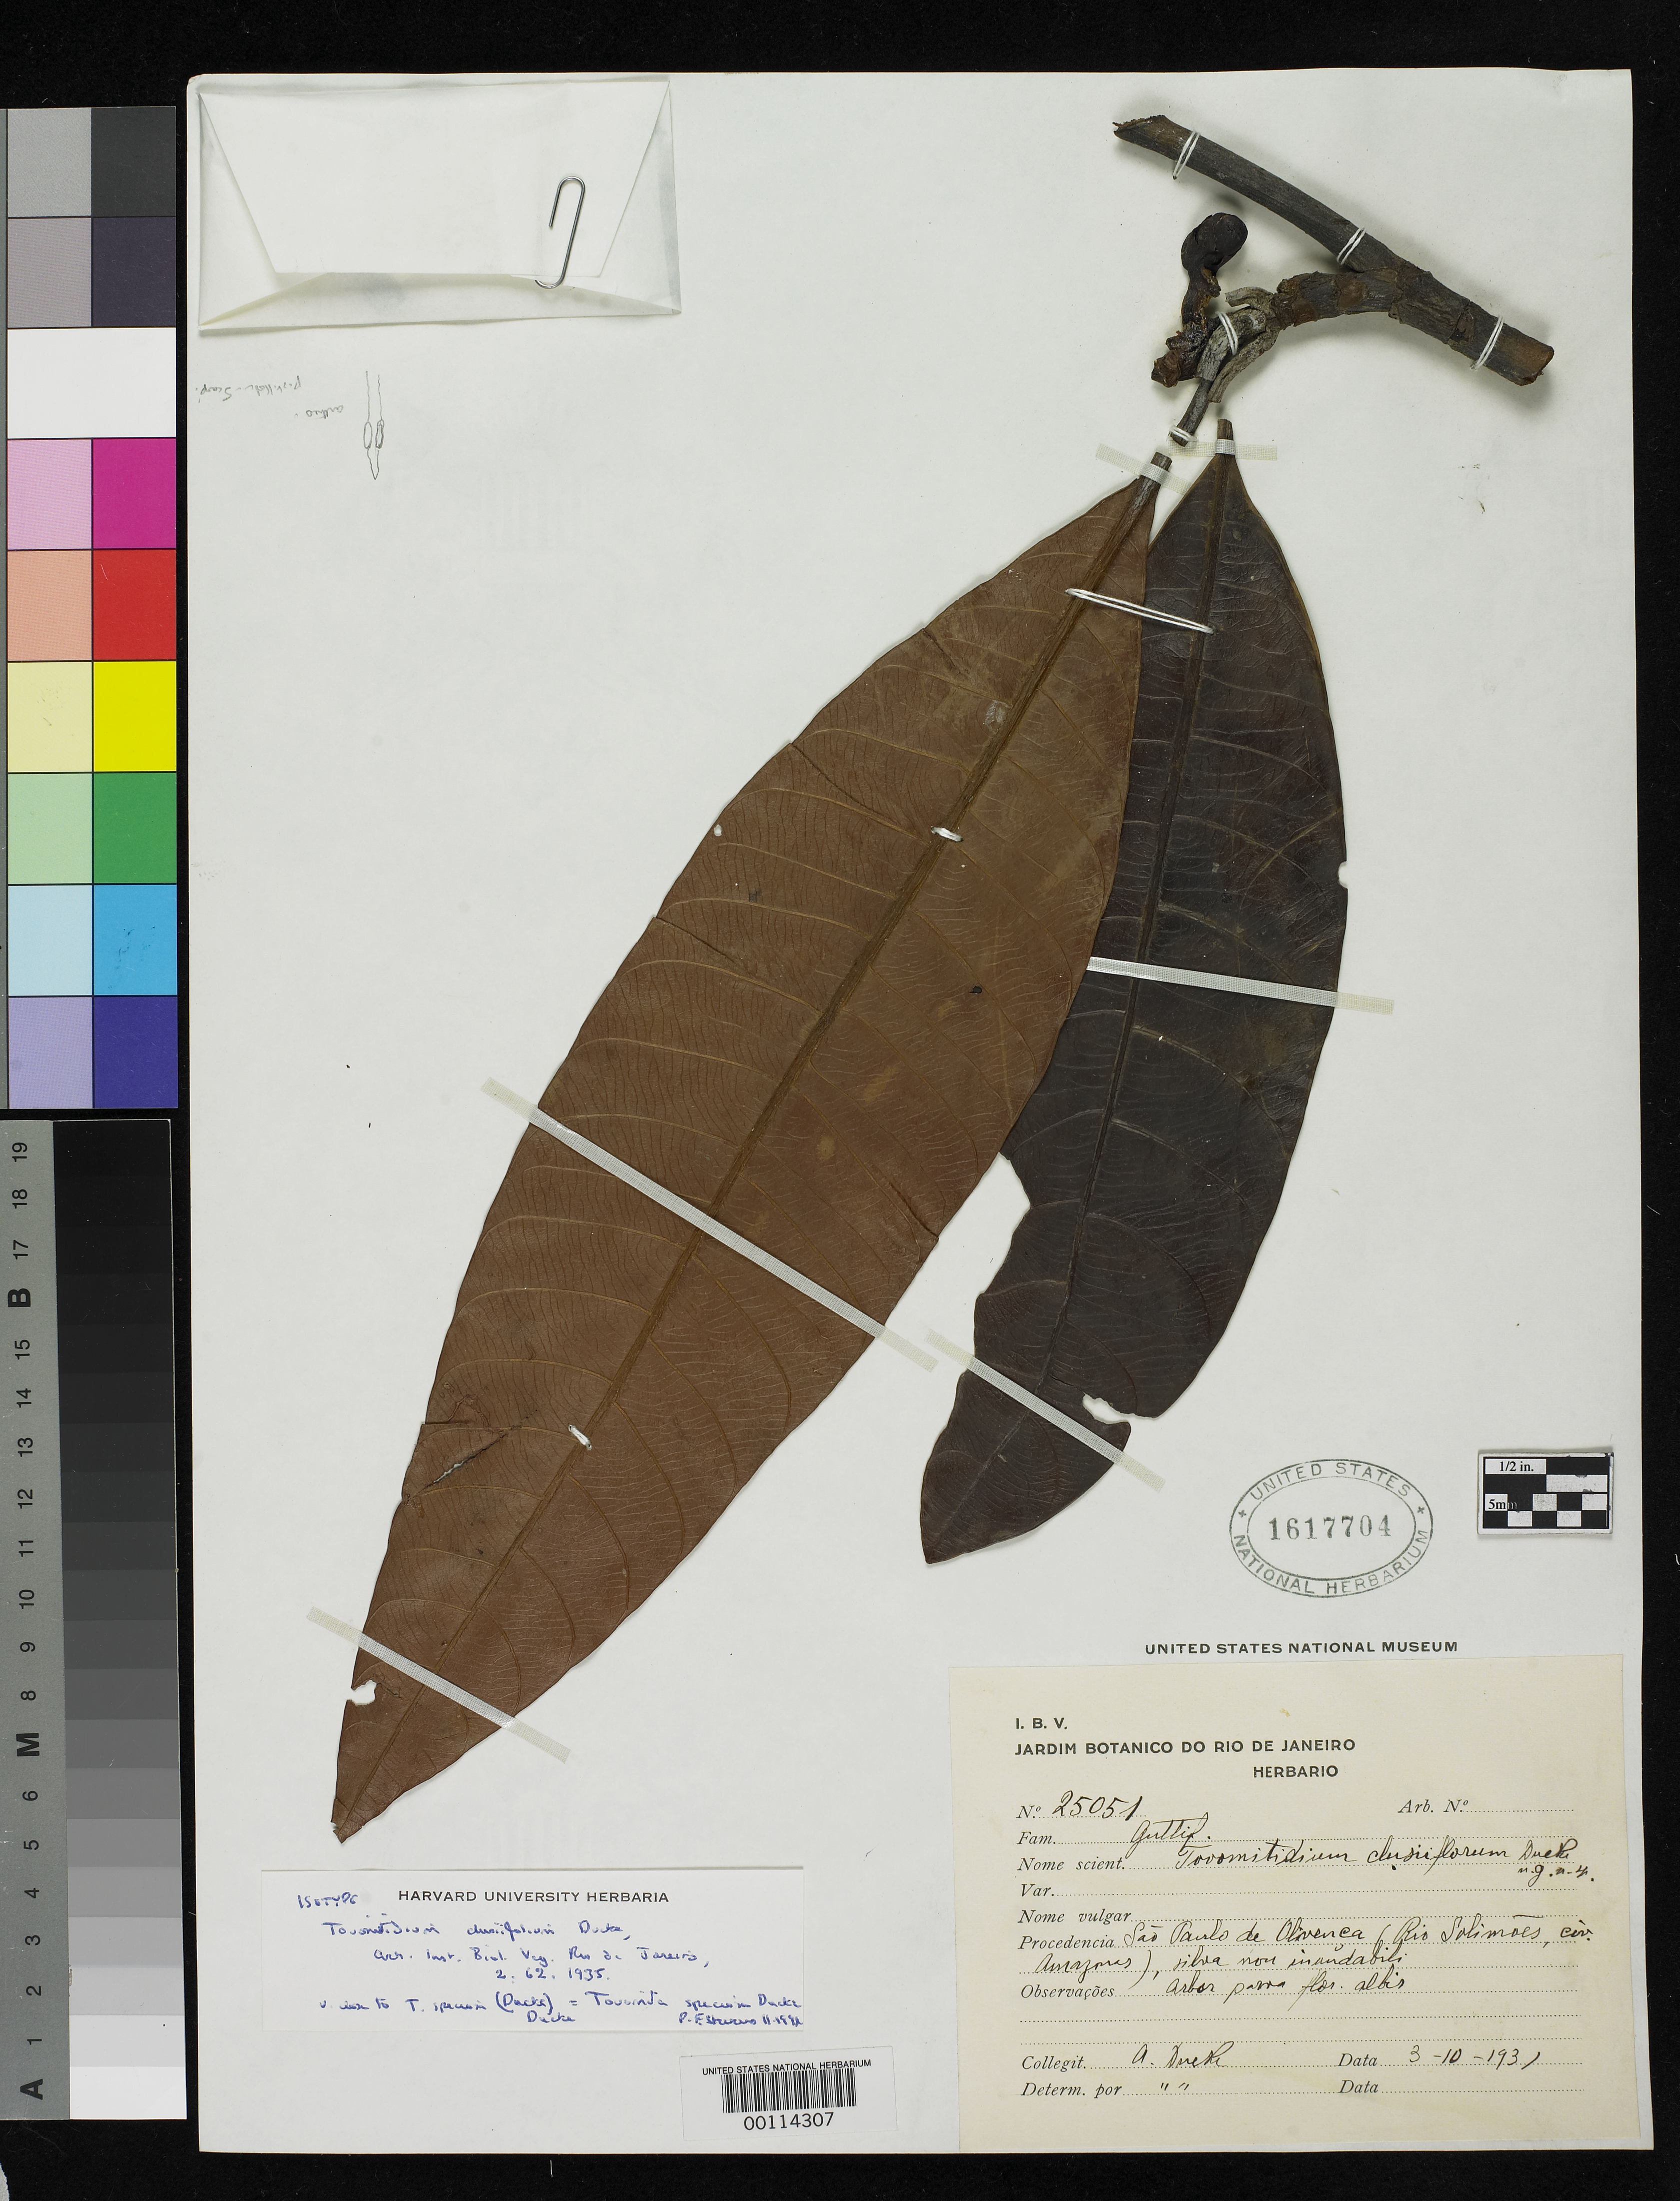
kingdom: Plantae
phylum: Tracheophyta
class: Magnoliopsida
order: Malpighiales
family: Clusiaceae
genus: Tovomitidium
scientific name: Tovomitidium clusiiflorum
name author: Ducke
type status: Isotype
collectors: A. Ducke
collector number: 25051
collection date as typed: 03 Oct 1931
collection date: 1931-10-03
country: Brazil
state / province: Amazonas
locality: Rio Solimoes, Sao Paulo de Olivenca.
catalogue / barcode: US 1617704